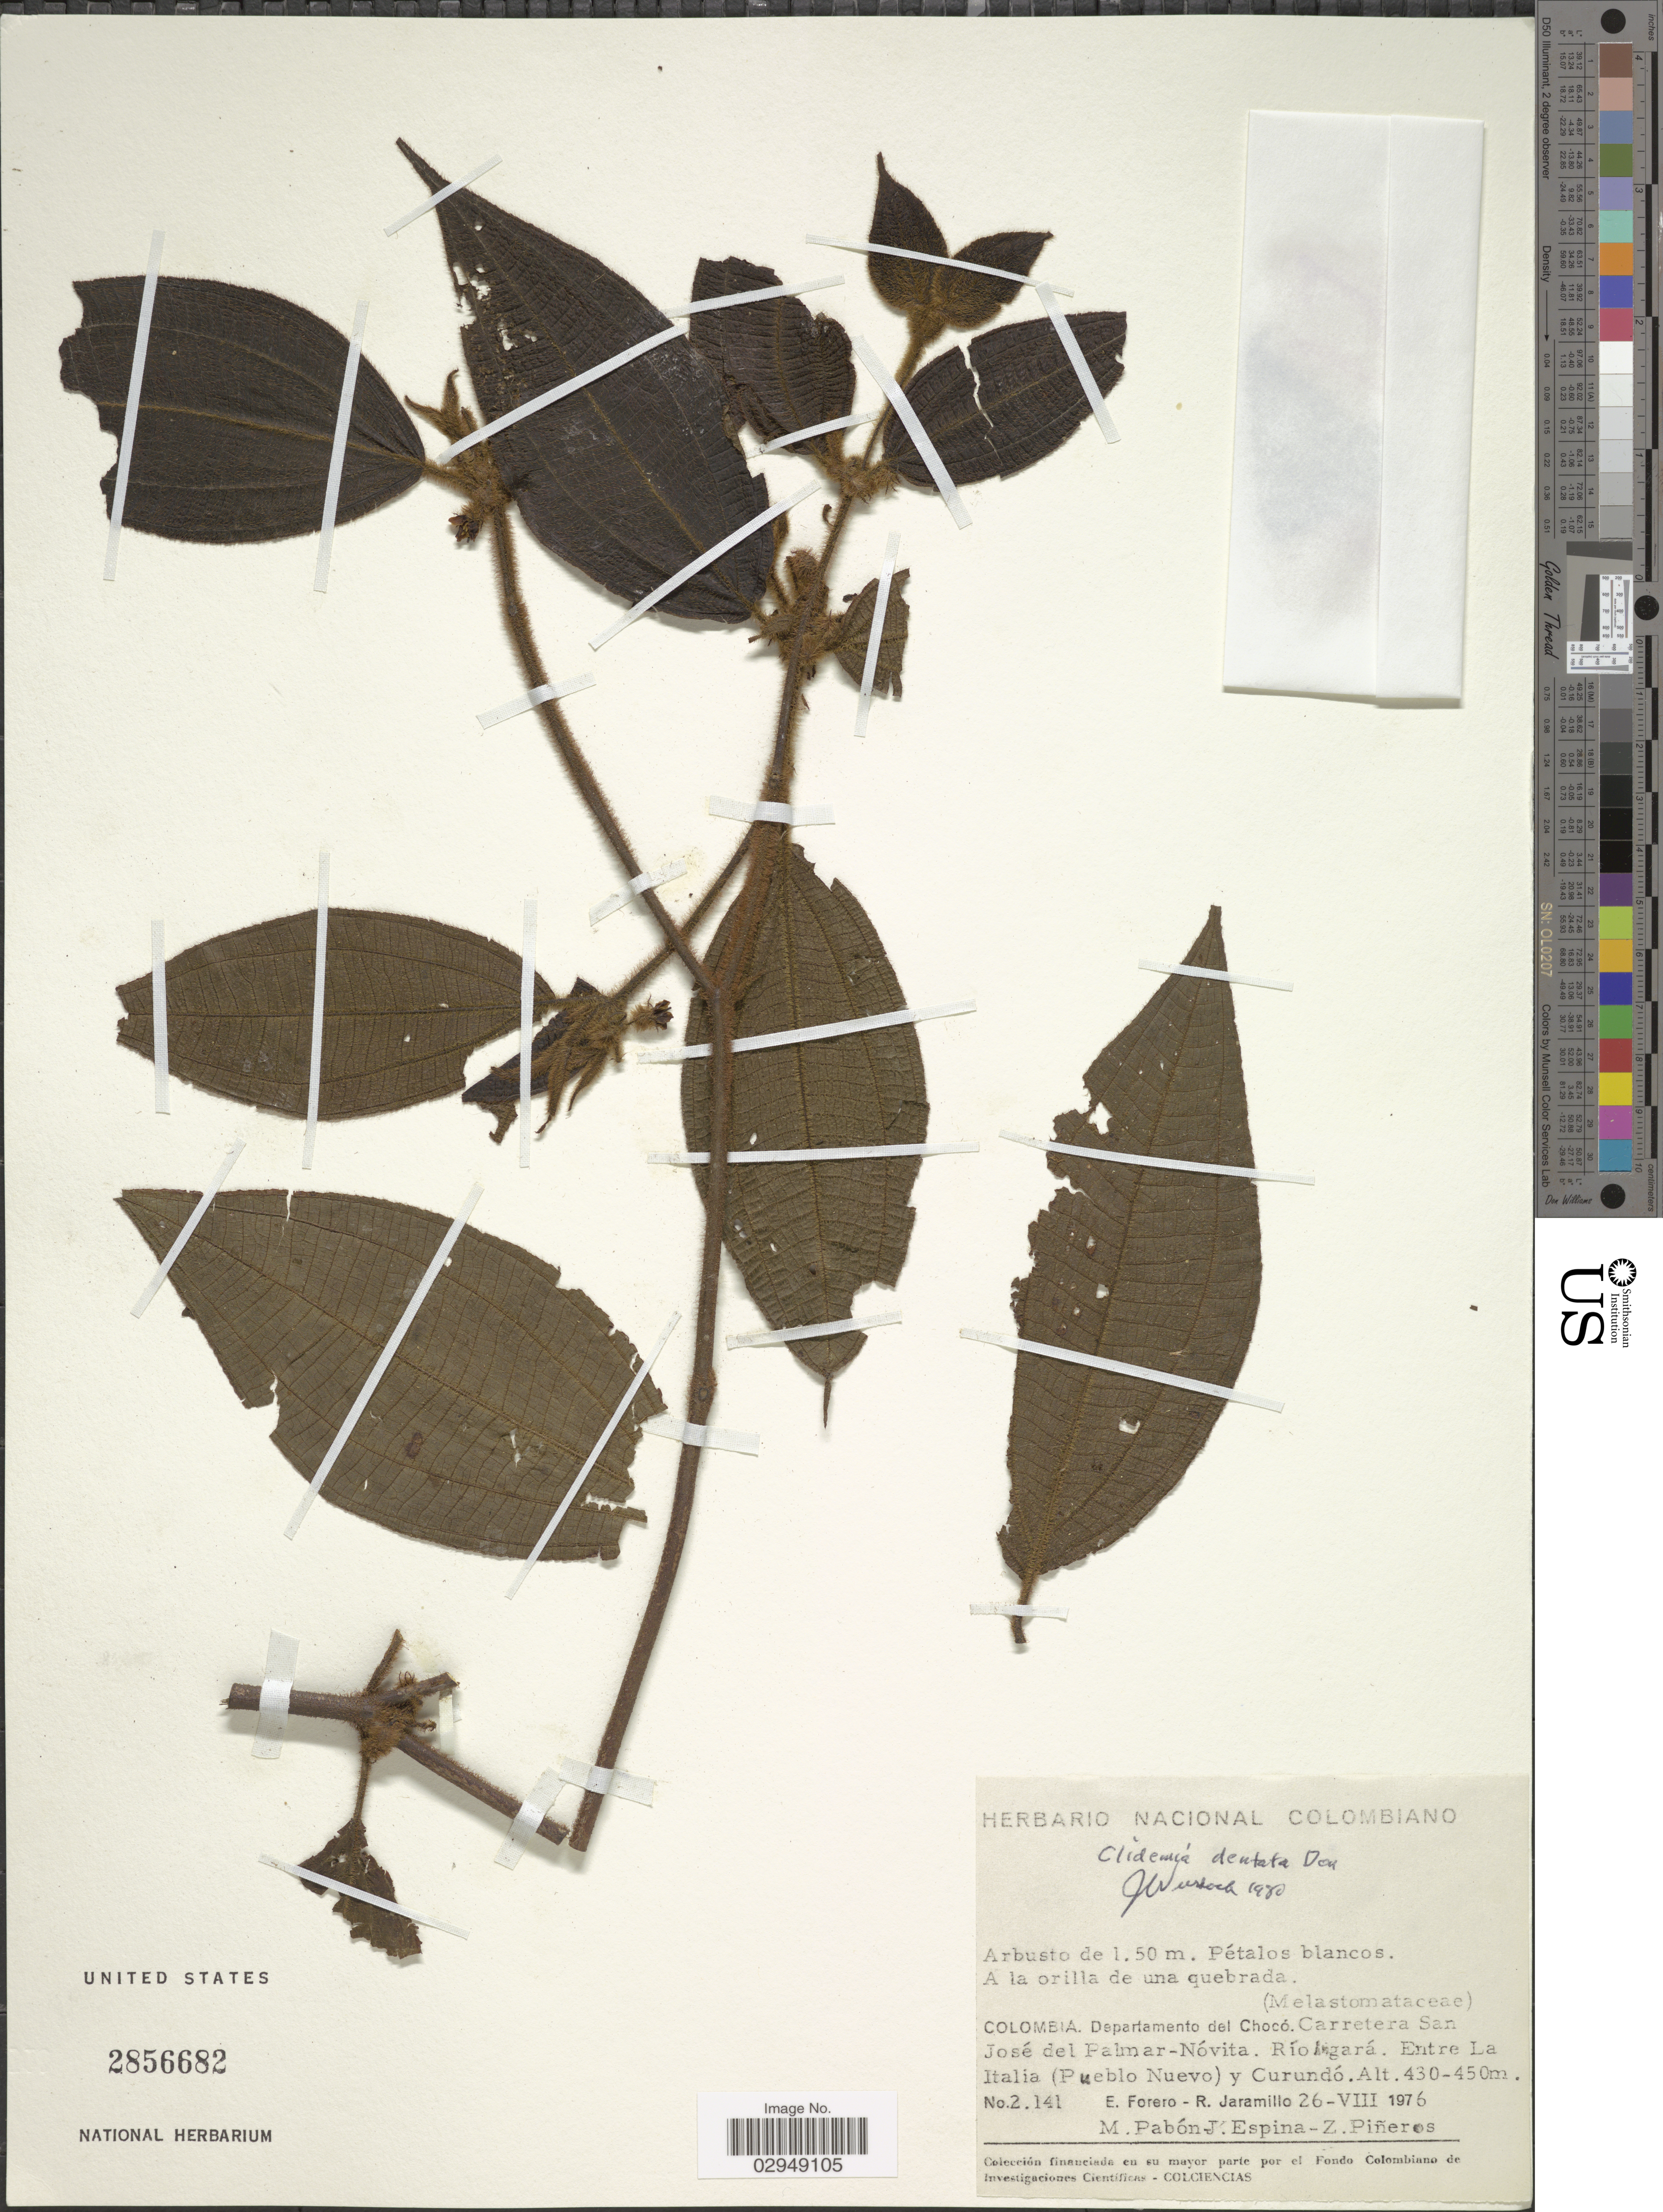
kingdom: Plantae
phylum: Tracheophyta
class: Magnoliopsida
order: Myrtales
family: Melastomataceae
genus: Clidemia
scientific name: Clidemia dentata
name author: D. Don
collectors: E. Forero, R. Jaramillo, M. Pabon, J. Espina & Z. Piñeros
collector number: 2141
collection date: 1976-08-26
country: Colombia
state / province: Chocó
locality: Departamento del Chocó, Carretera San José del Palmar-Nóvita, Río Angará, Entre La Italia (Pueblo Nuevo) y Curundó.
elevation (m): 430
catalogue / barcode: US 2856682